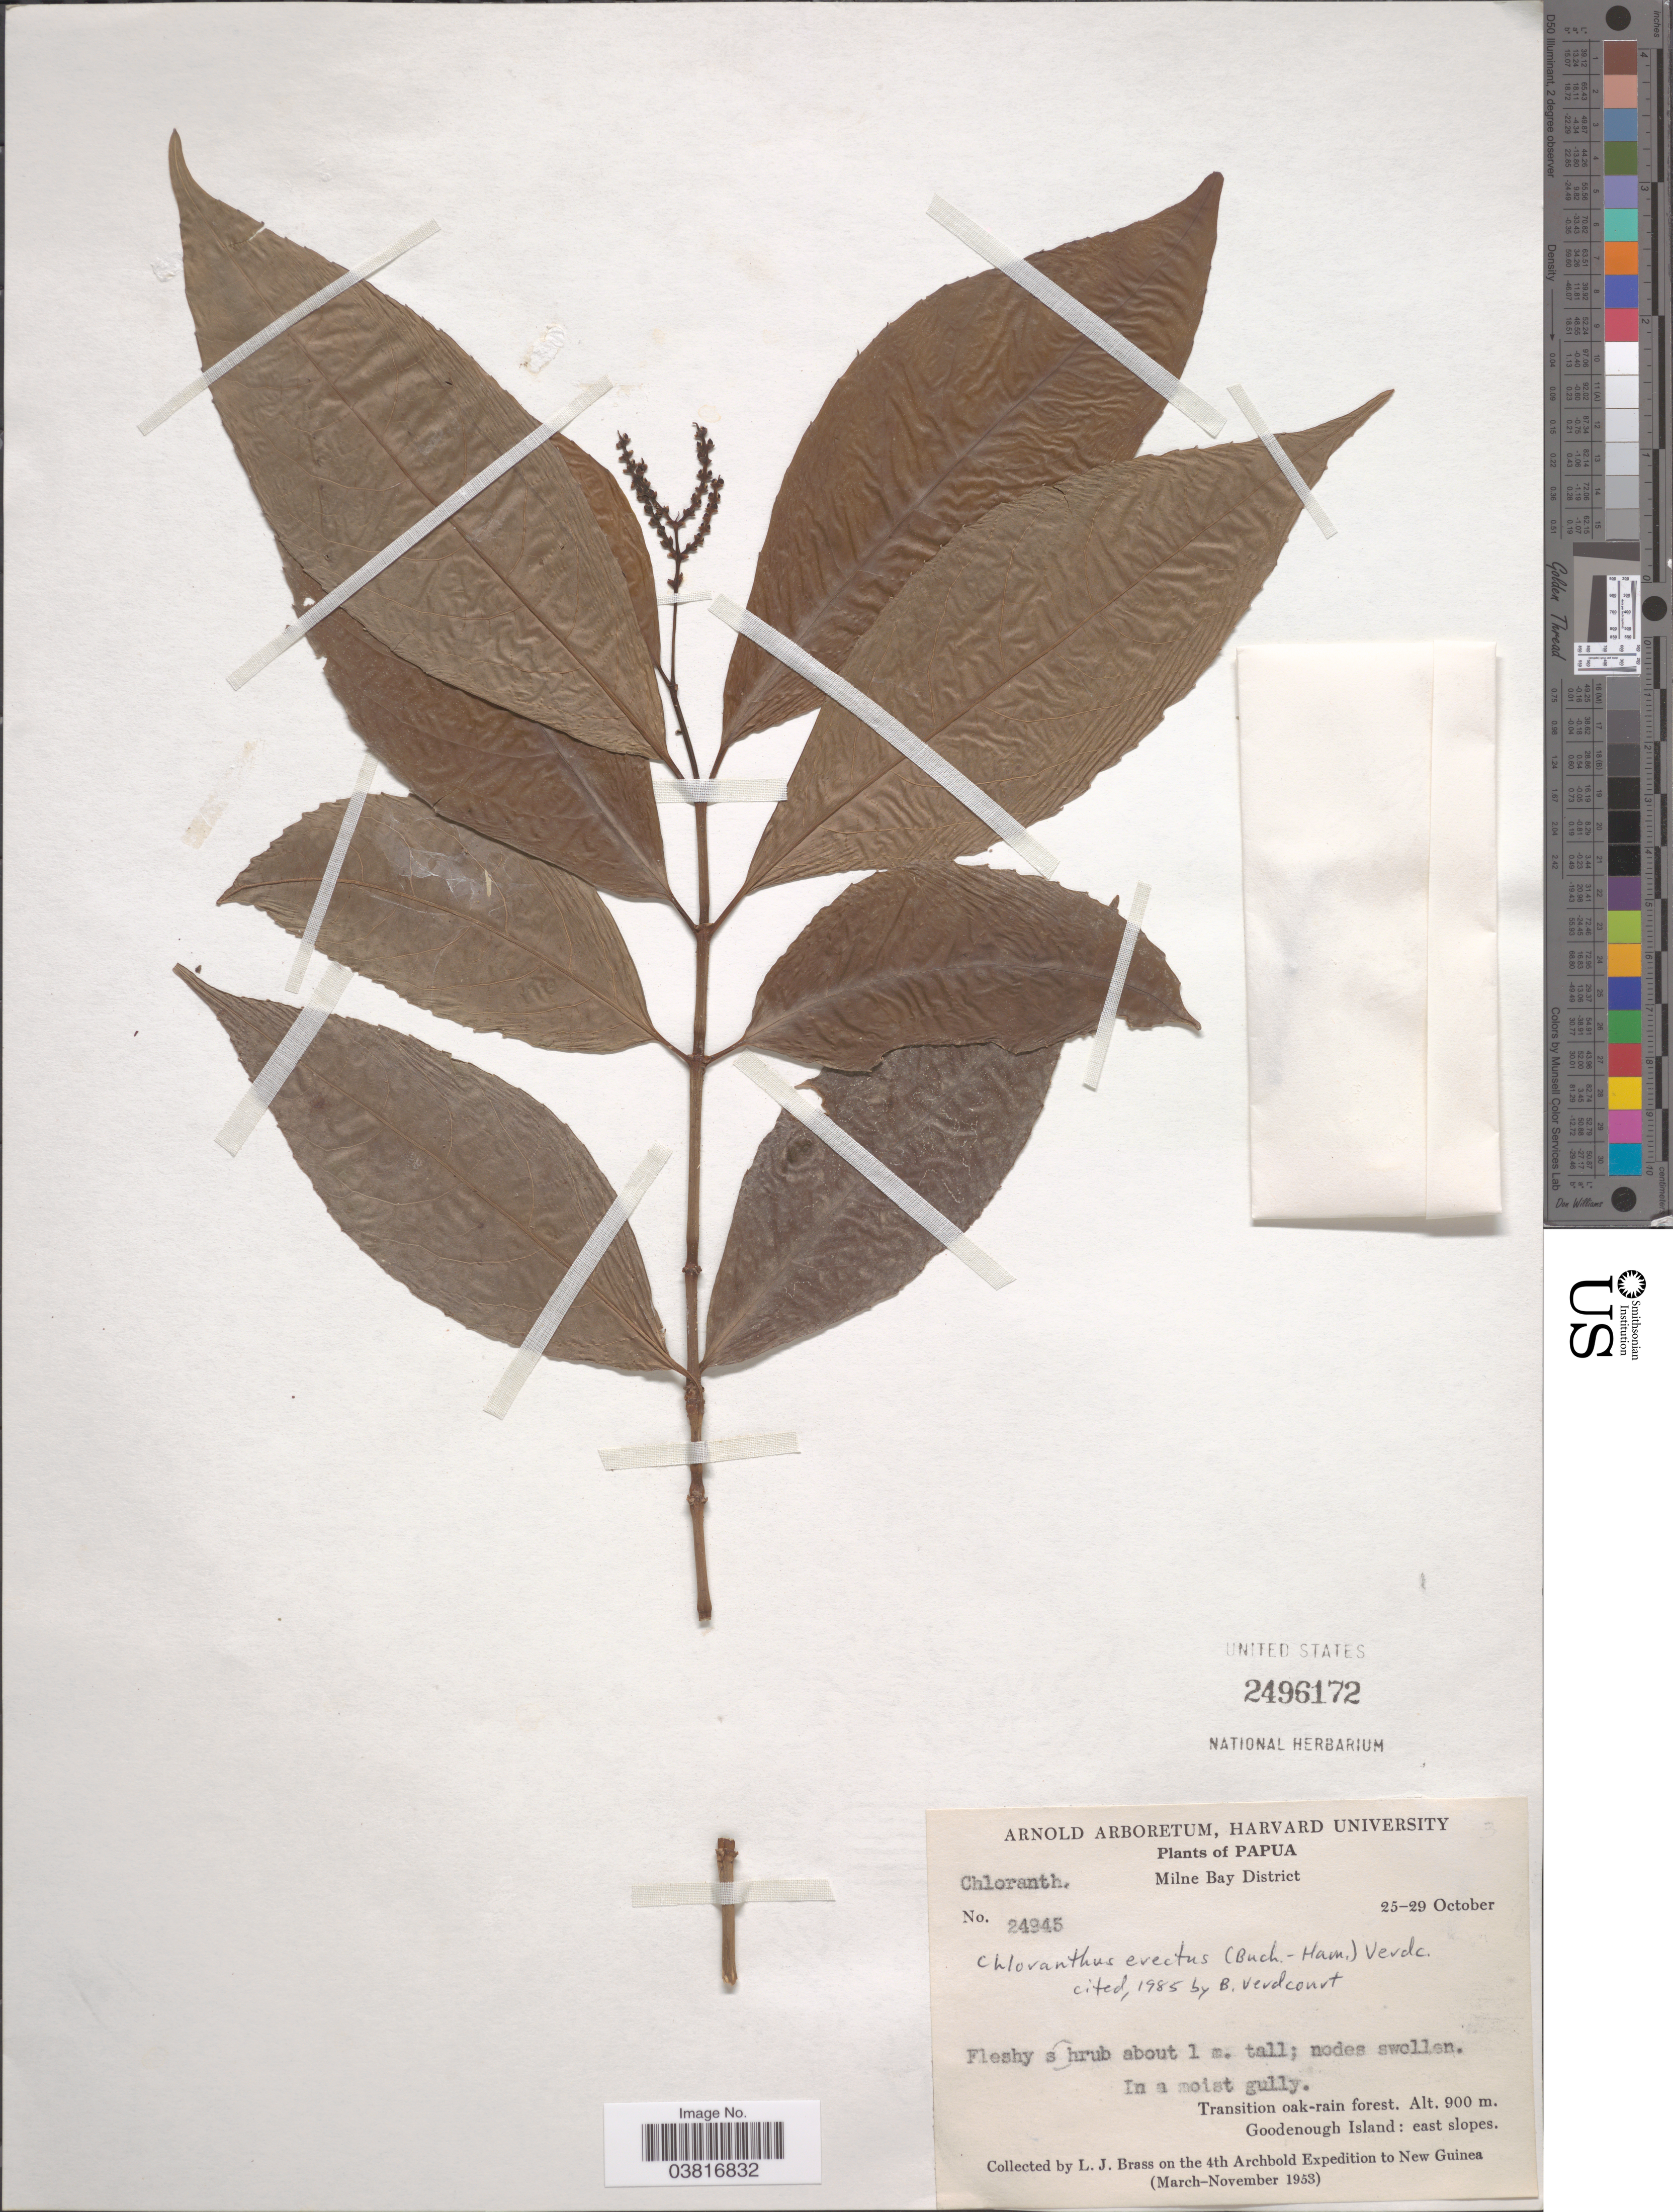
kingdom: Plantae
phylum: Tracheophyta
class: Magnoliopsida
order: Chloranthales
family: Chloranthaceae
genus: Chloranthus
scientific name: Chloranthus erectus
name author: (Buch.-Ham.) Verdc.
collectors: L. J. Brass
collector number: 24945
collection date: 1953-10-25/1953-10-29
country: Papua New Guinea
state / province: Milne Bay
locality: Papua. Milne Bay District. Transition oak-rain forest. Goodenough Island: east slopes. New Guinea.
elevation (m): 900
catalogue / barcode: US 2496172